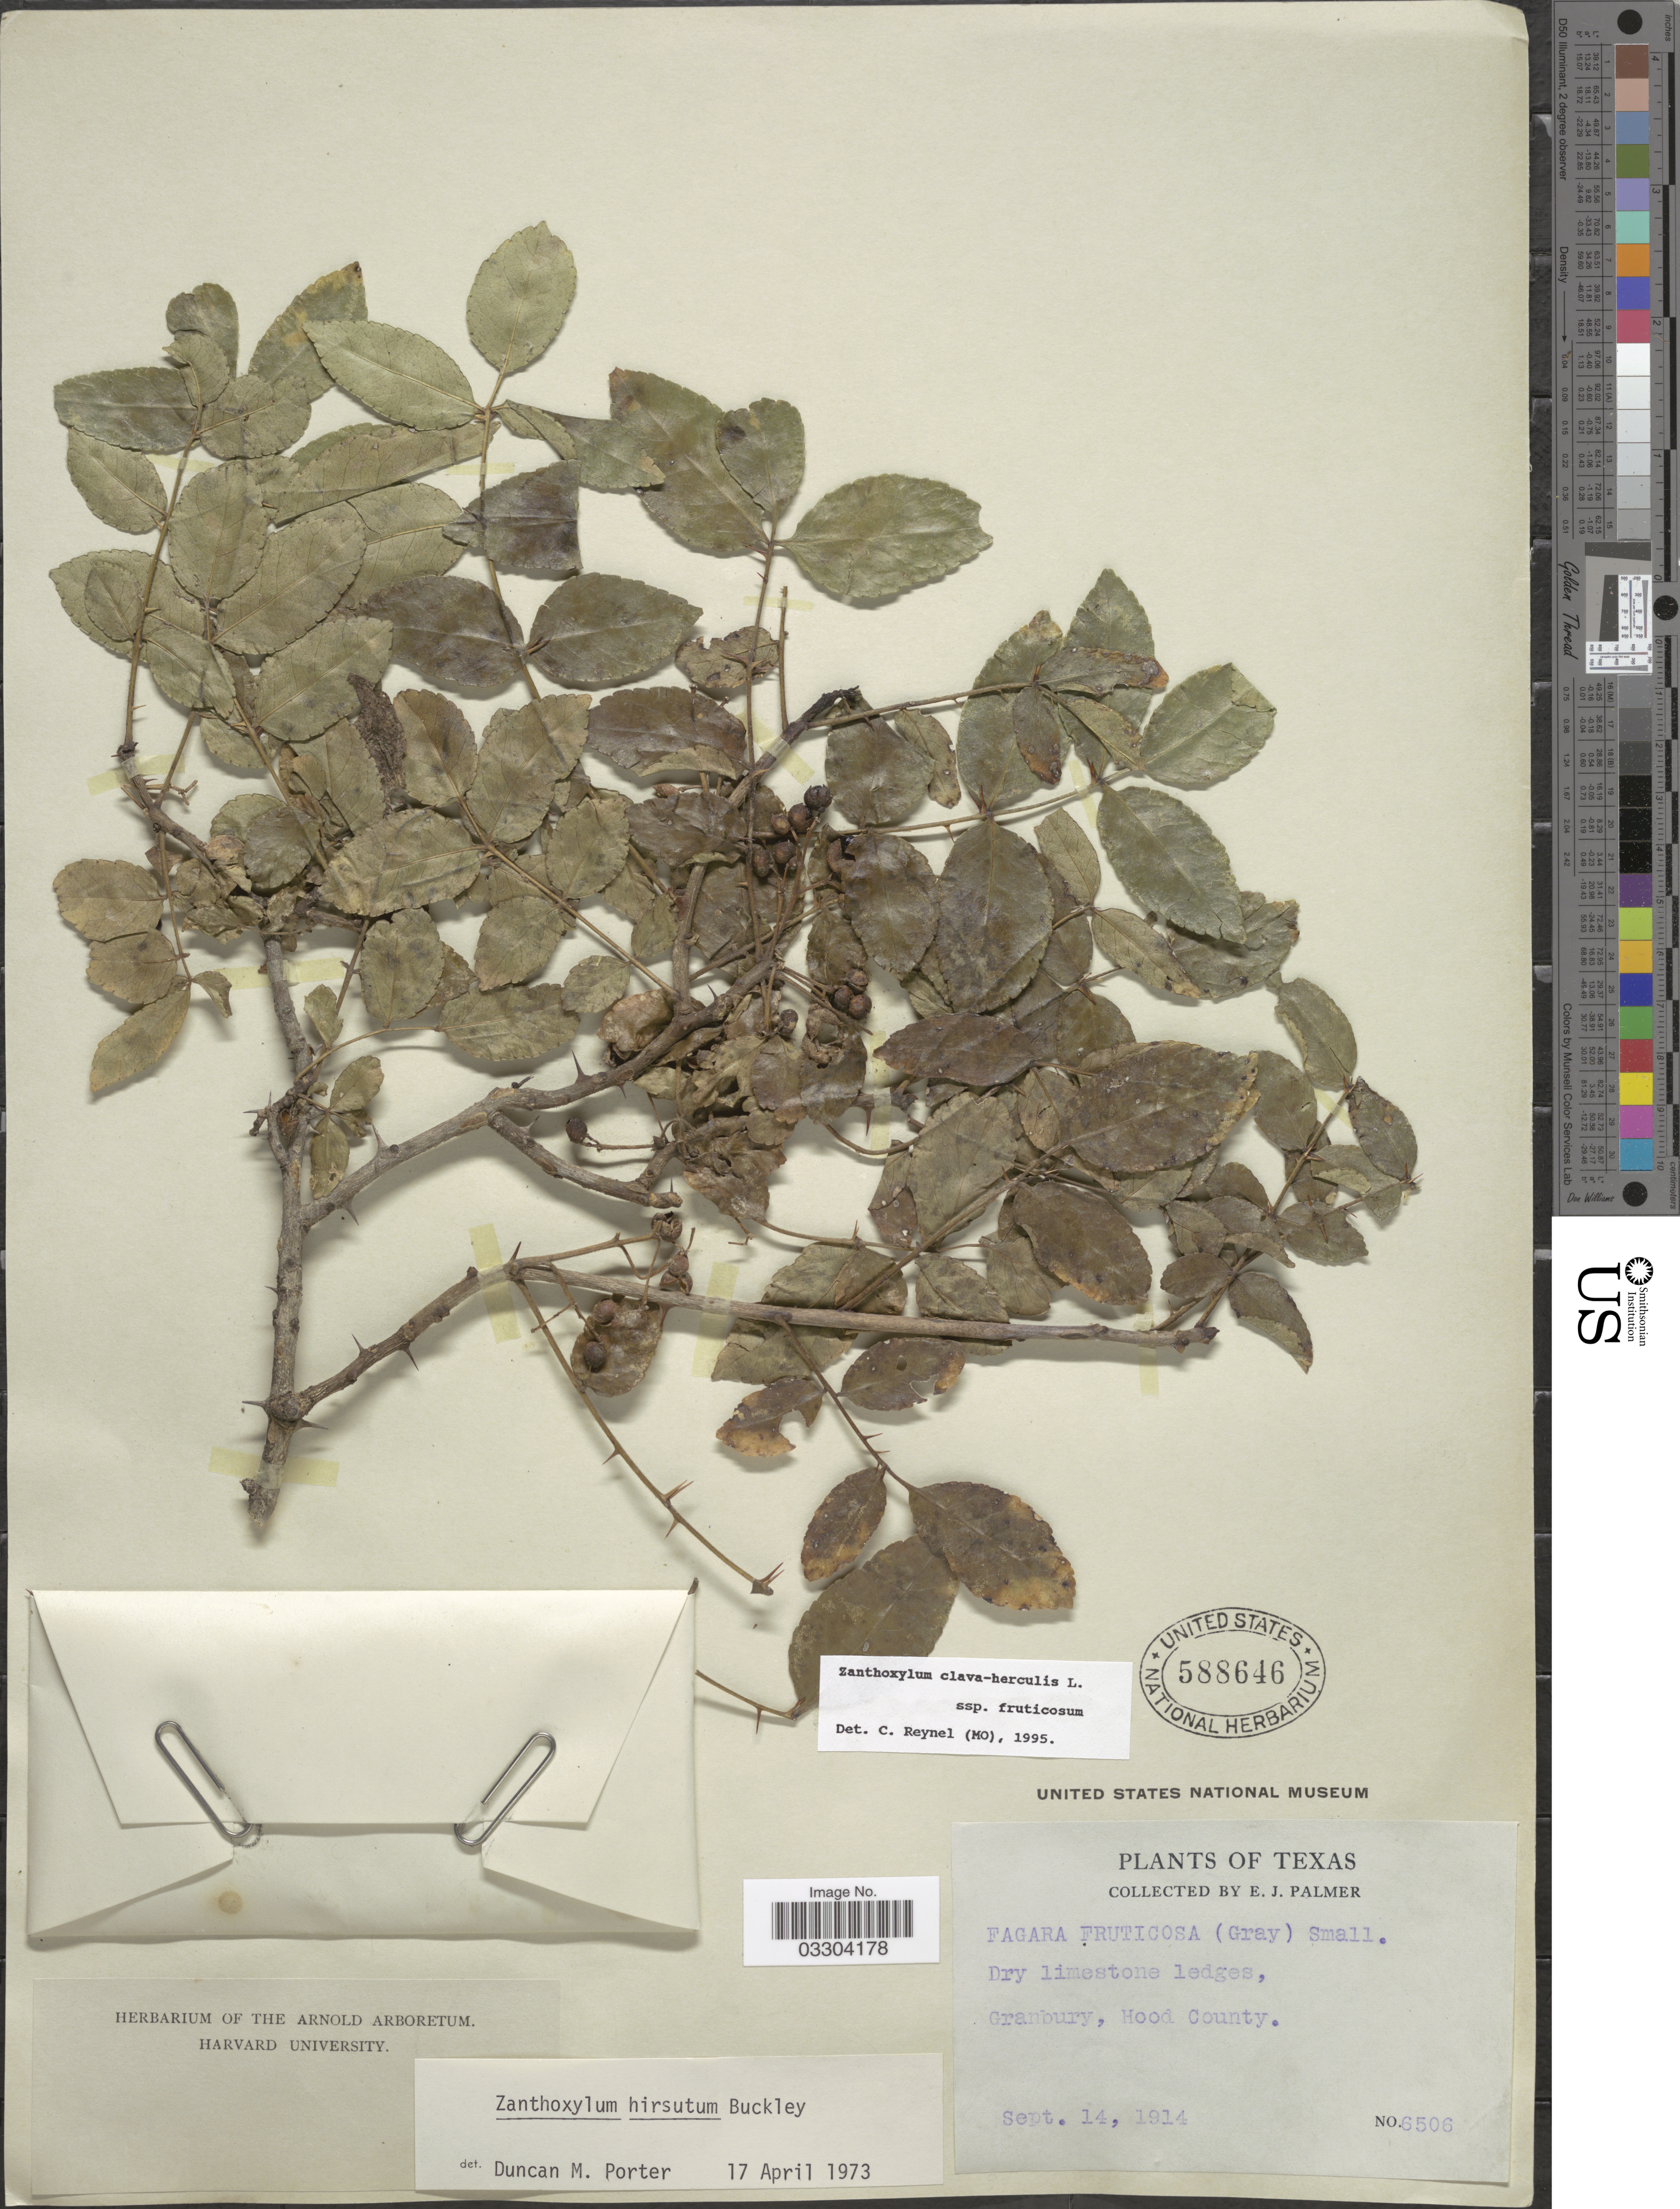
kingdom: Plantae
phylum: Tracheophyta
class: Magnoliopsida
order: Sapindales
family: Rutaceae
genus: Zanthoxylum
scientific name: Zanthoxylum clava-herculis subsp. fruticosum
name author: (A. Gray) Reynel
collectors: E. J. Palmer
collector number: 6506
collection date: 1914-09-14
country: United States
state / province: Texas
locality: Granbury, Hood County.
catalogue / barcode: US 588646